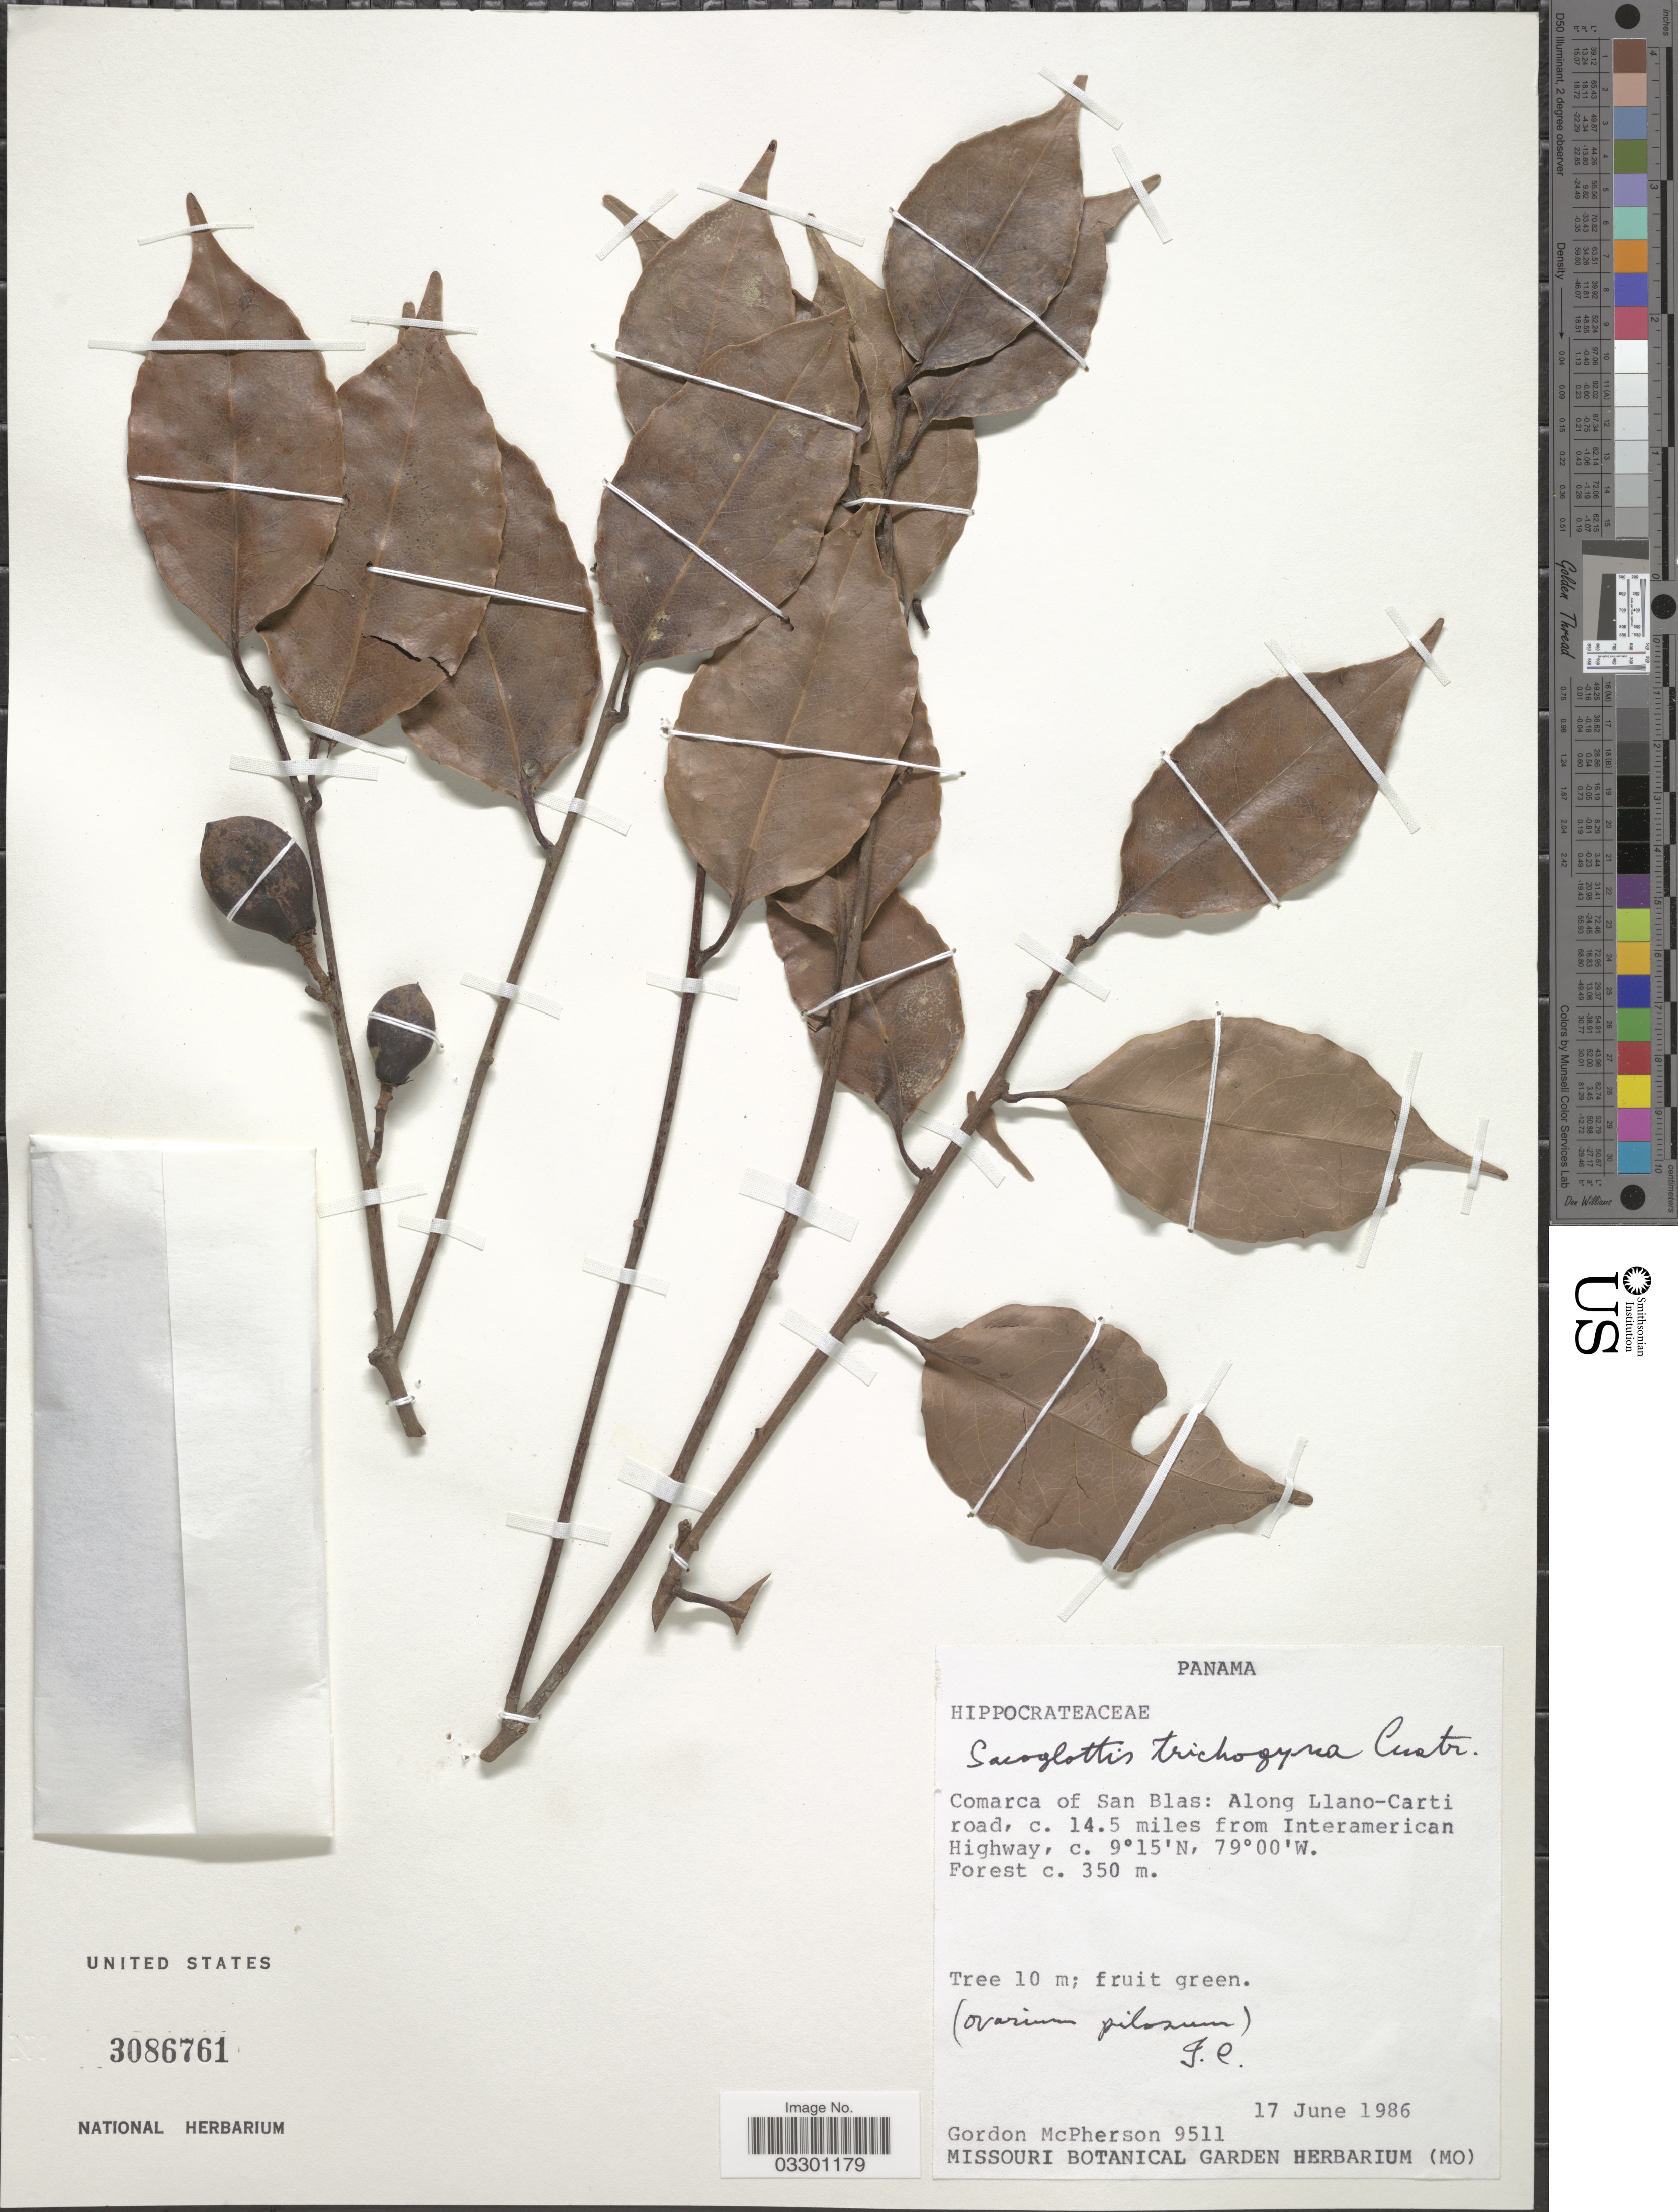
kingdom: Plantae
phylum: Tracheophyta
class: Magnoliopsida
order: Malpighiales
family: Humiriaceae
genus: Sacoglottis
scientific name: Sacoglottis trichogyna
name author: Cuatrec.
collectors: G. D. McPherson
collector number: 9511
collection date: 1986-06-17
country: Panama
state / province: Kuna Yala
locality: Comarca of San Blas: Along Llano-Carti road, c. 14.5 miles from Interamerican Highway.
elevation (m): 350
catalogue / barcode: US 3086761